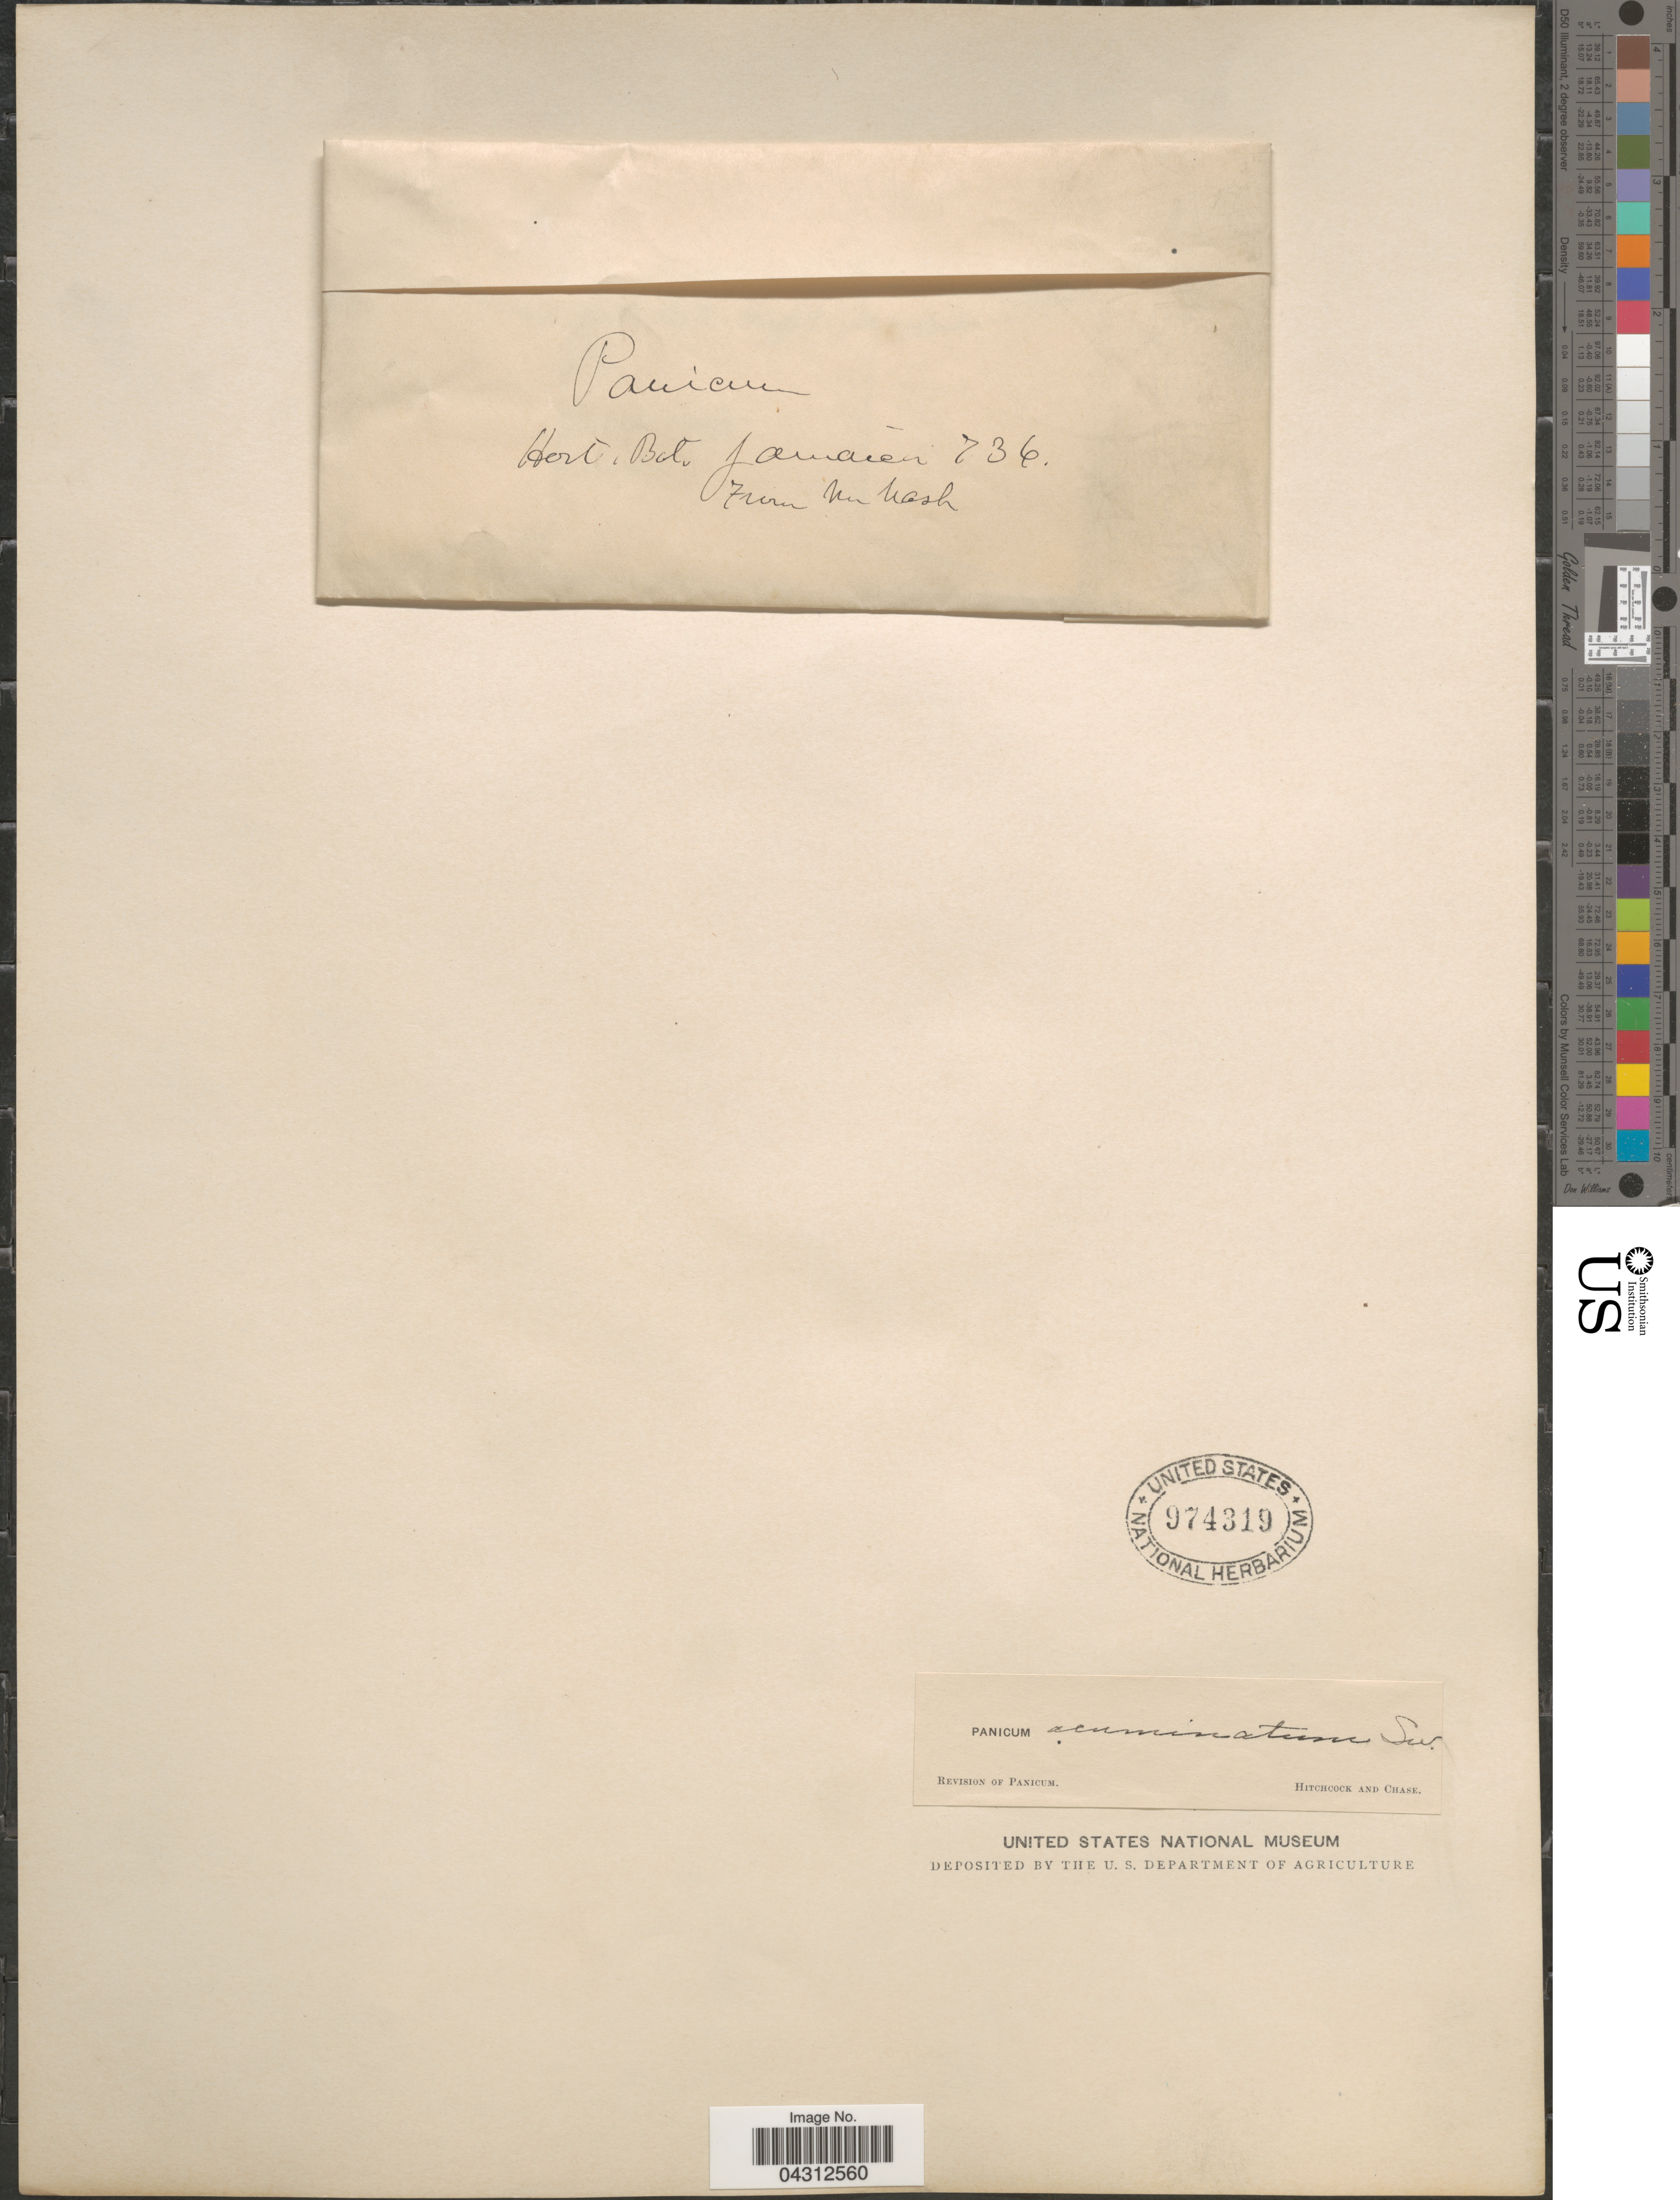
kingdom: Plantae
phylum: Tracheophyta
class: Liliopsida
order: Poales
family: Poaceae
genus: Panicum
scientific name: Panicum acuminatum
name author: Sw.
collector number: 736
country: Jamaica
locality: Hort. Bot. Jamaica.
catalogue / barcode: US 974319